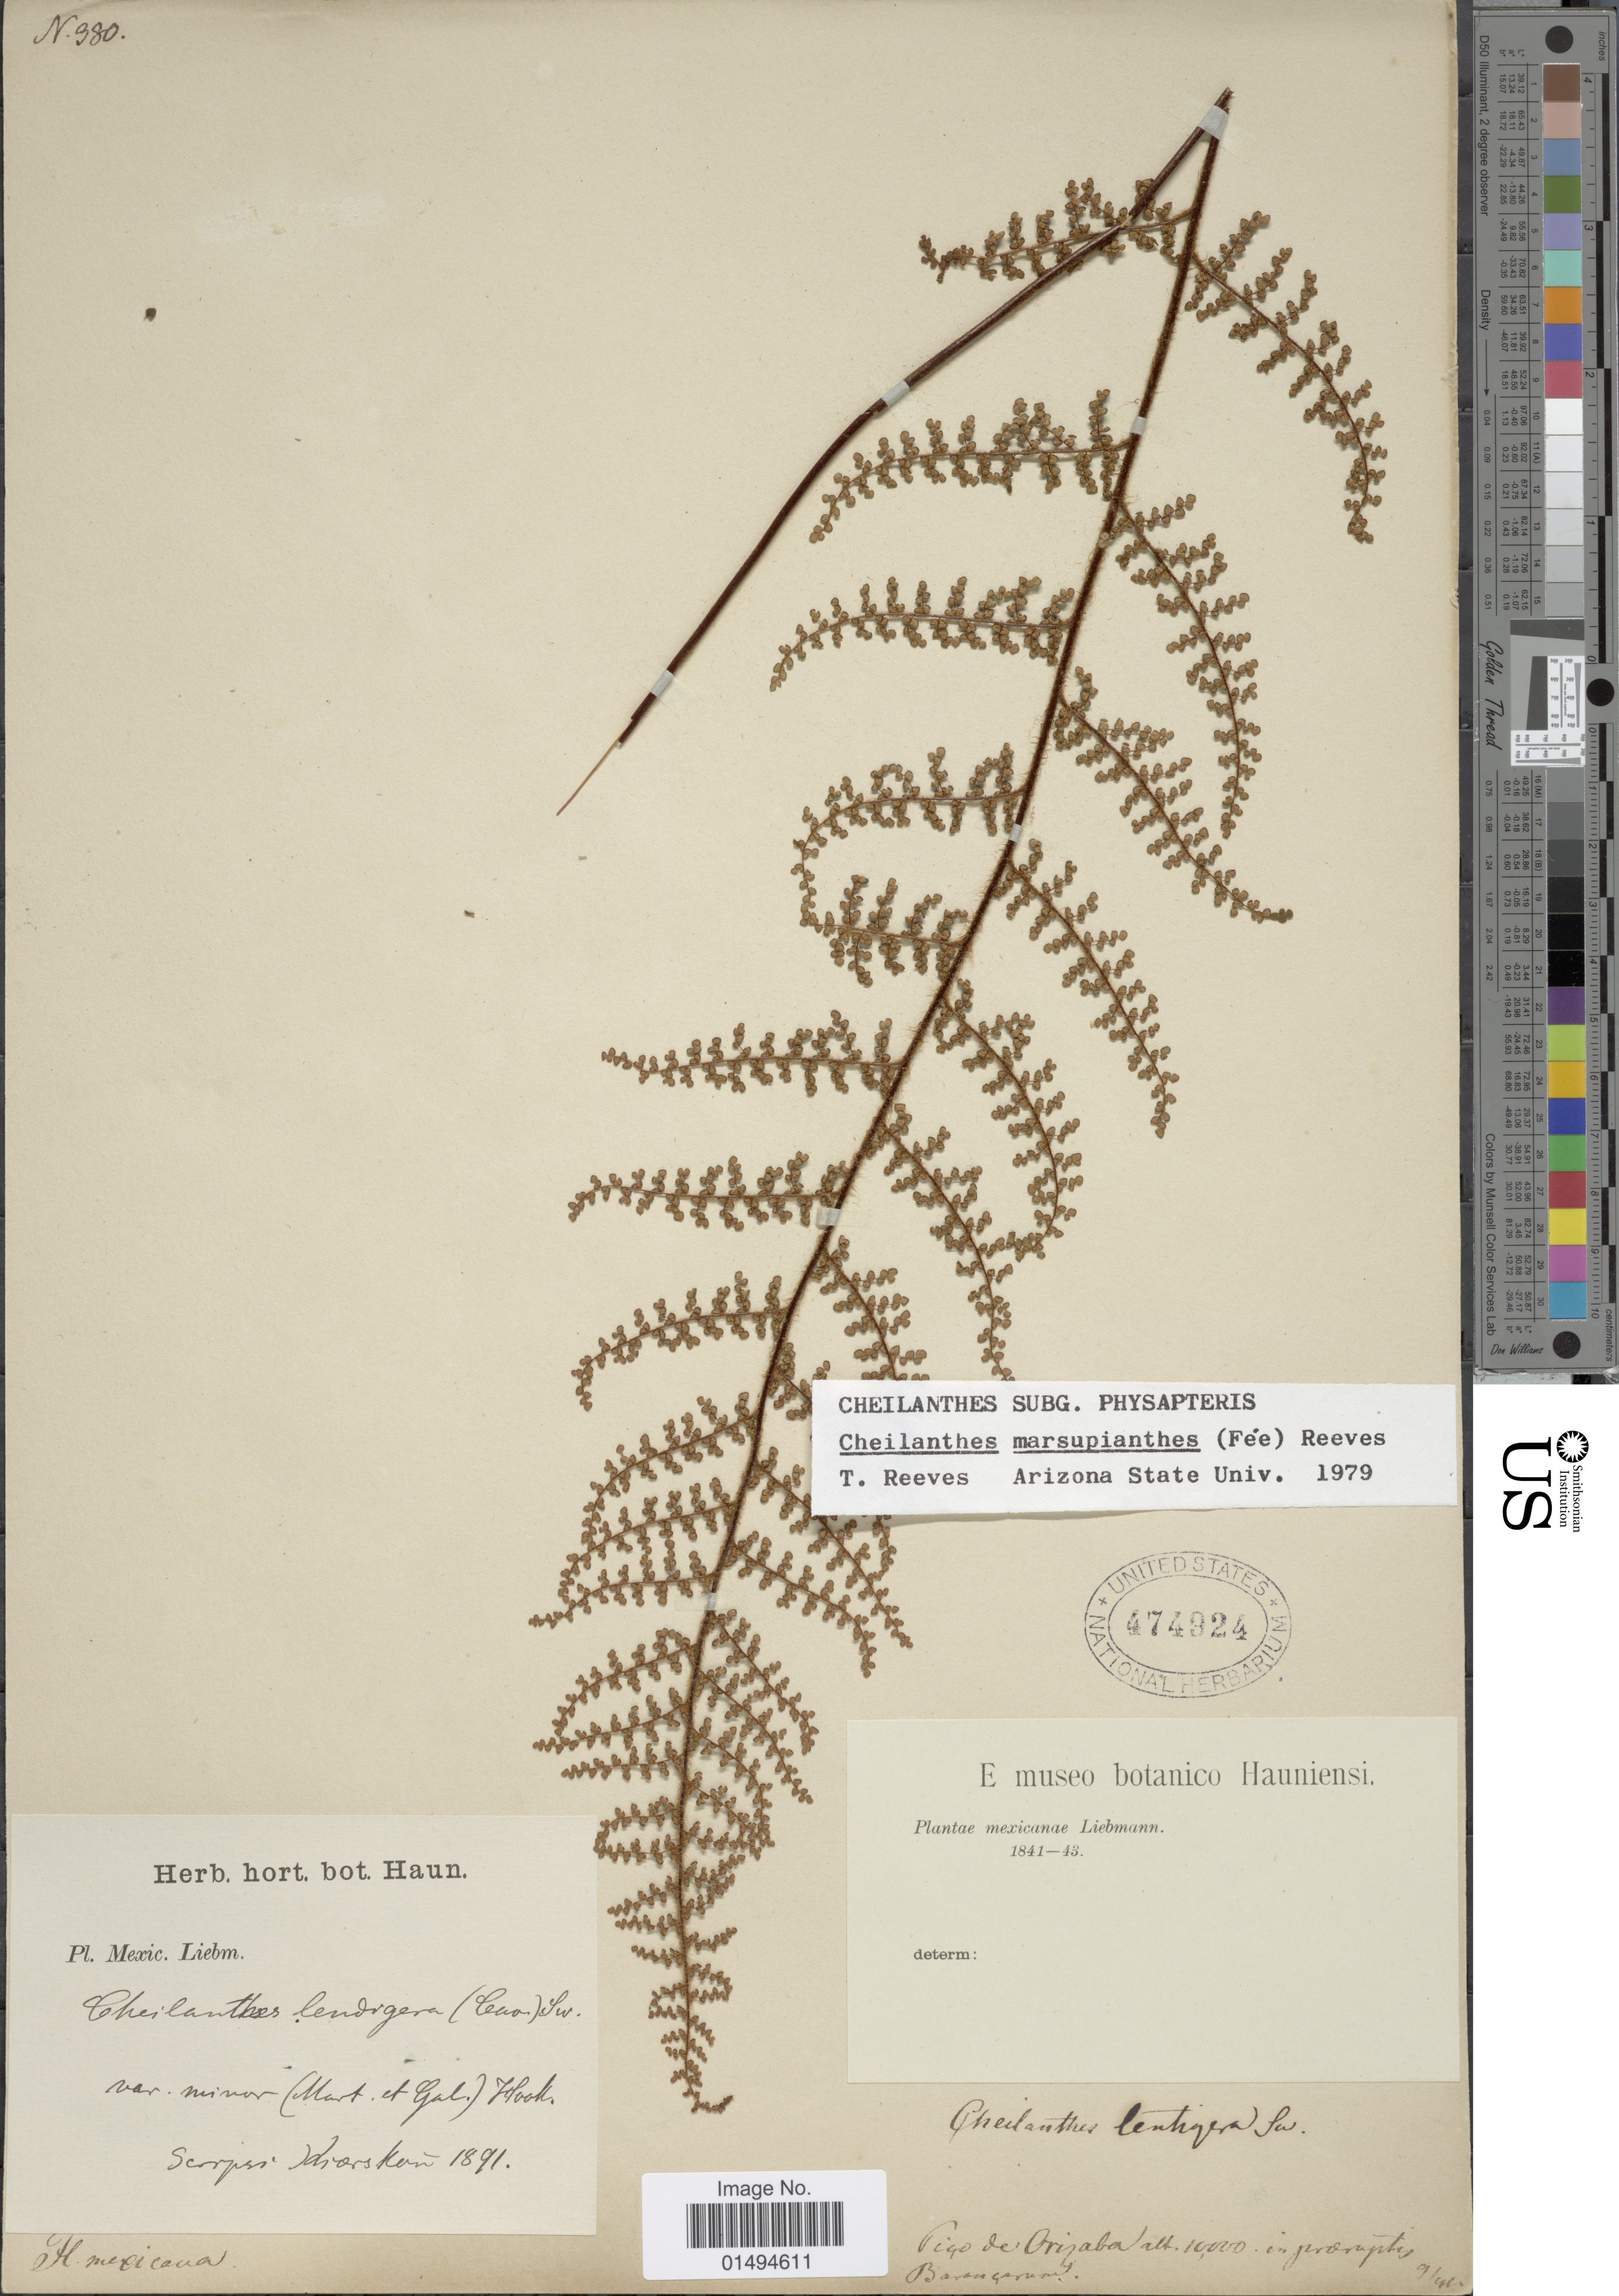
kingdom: Plantae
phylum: Tracheophyta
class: Polypodiopsida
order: Polypodiales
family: Pteridaceae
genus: Myriopteris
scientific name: Myriopteris marsupianthes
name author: Fée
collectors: Liebmann, --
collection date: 1841/1843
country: Mexico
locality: Pico de Orizaba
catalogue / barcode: US 474924